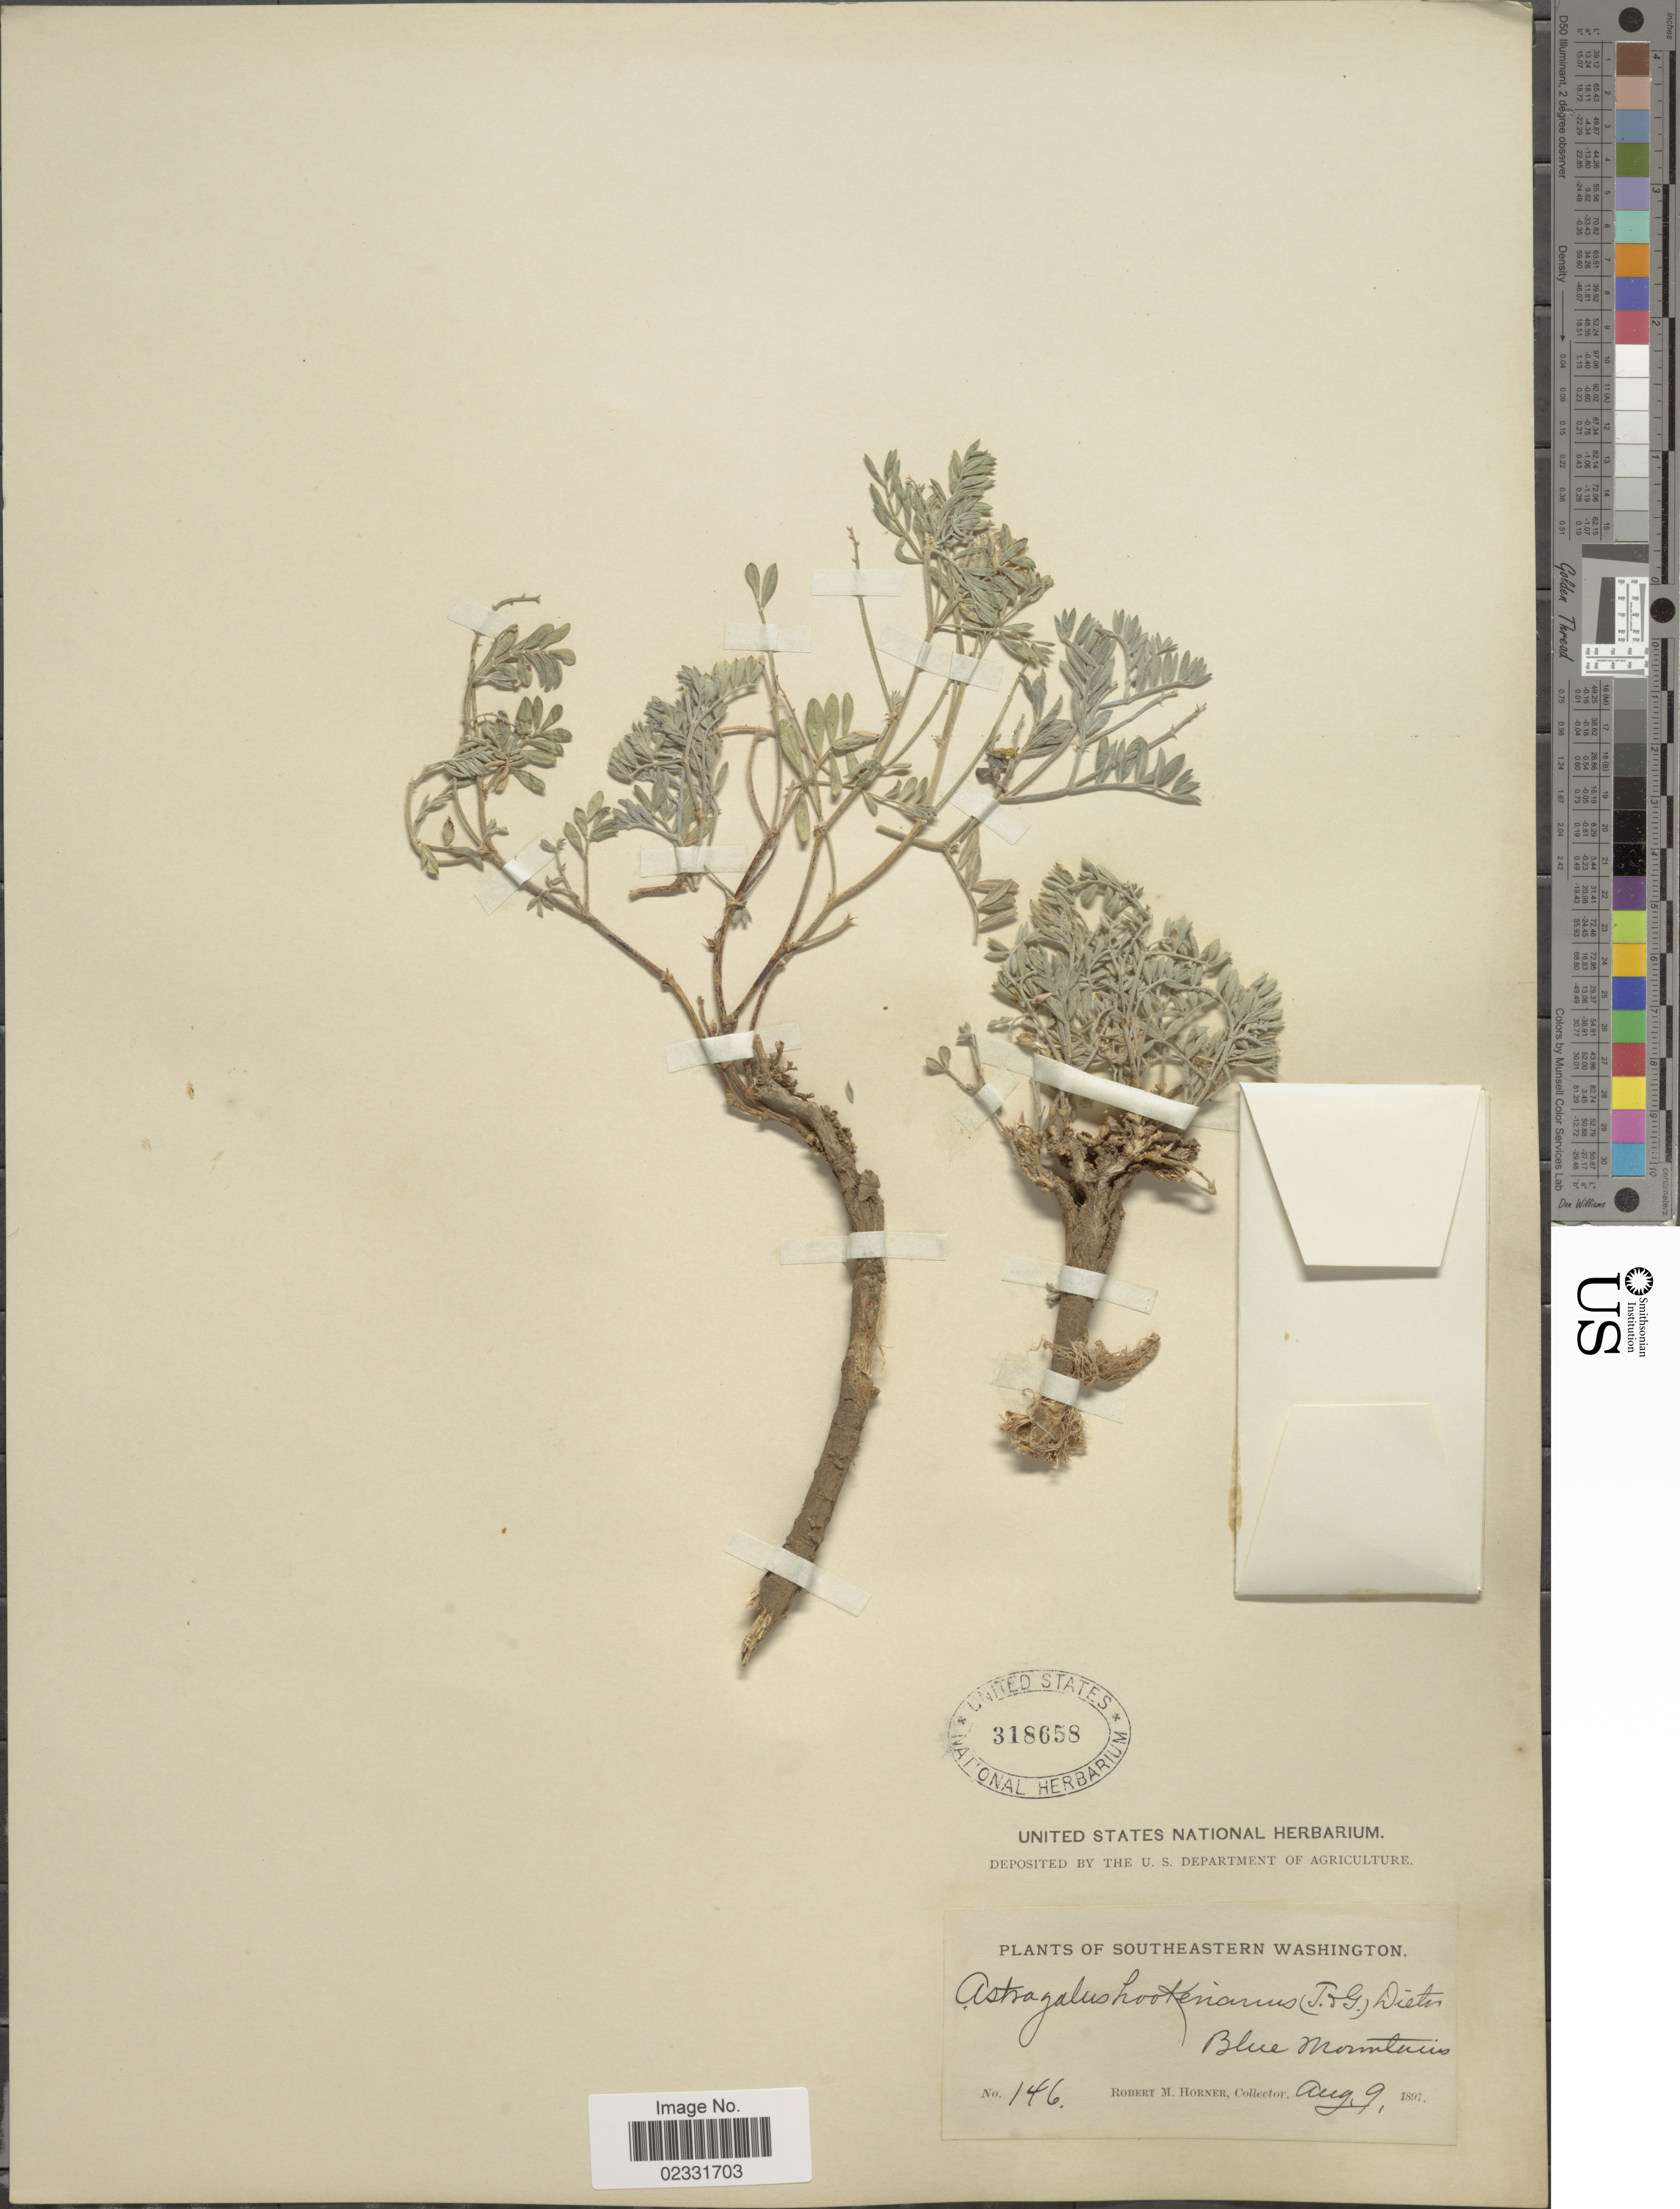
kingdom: Plantae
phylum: Tracheophyta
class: Magnoliopsida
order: Fabales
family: Fabaceae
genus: Astragalus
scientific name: Astragalus hookerianus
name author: D. Dietr.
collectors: R. Horner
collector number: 146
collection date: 1897-08-09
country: United States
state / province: Washington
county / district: Clallam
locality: Southern Washington, Blue Mountains.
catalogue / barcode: US 318658